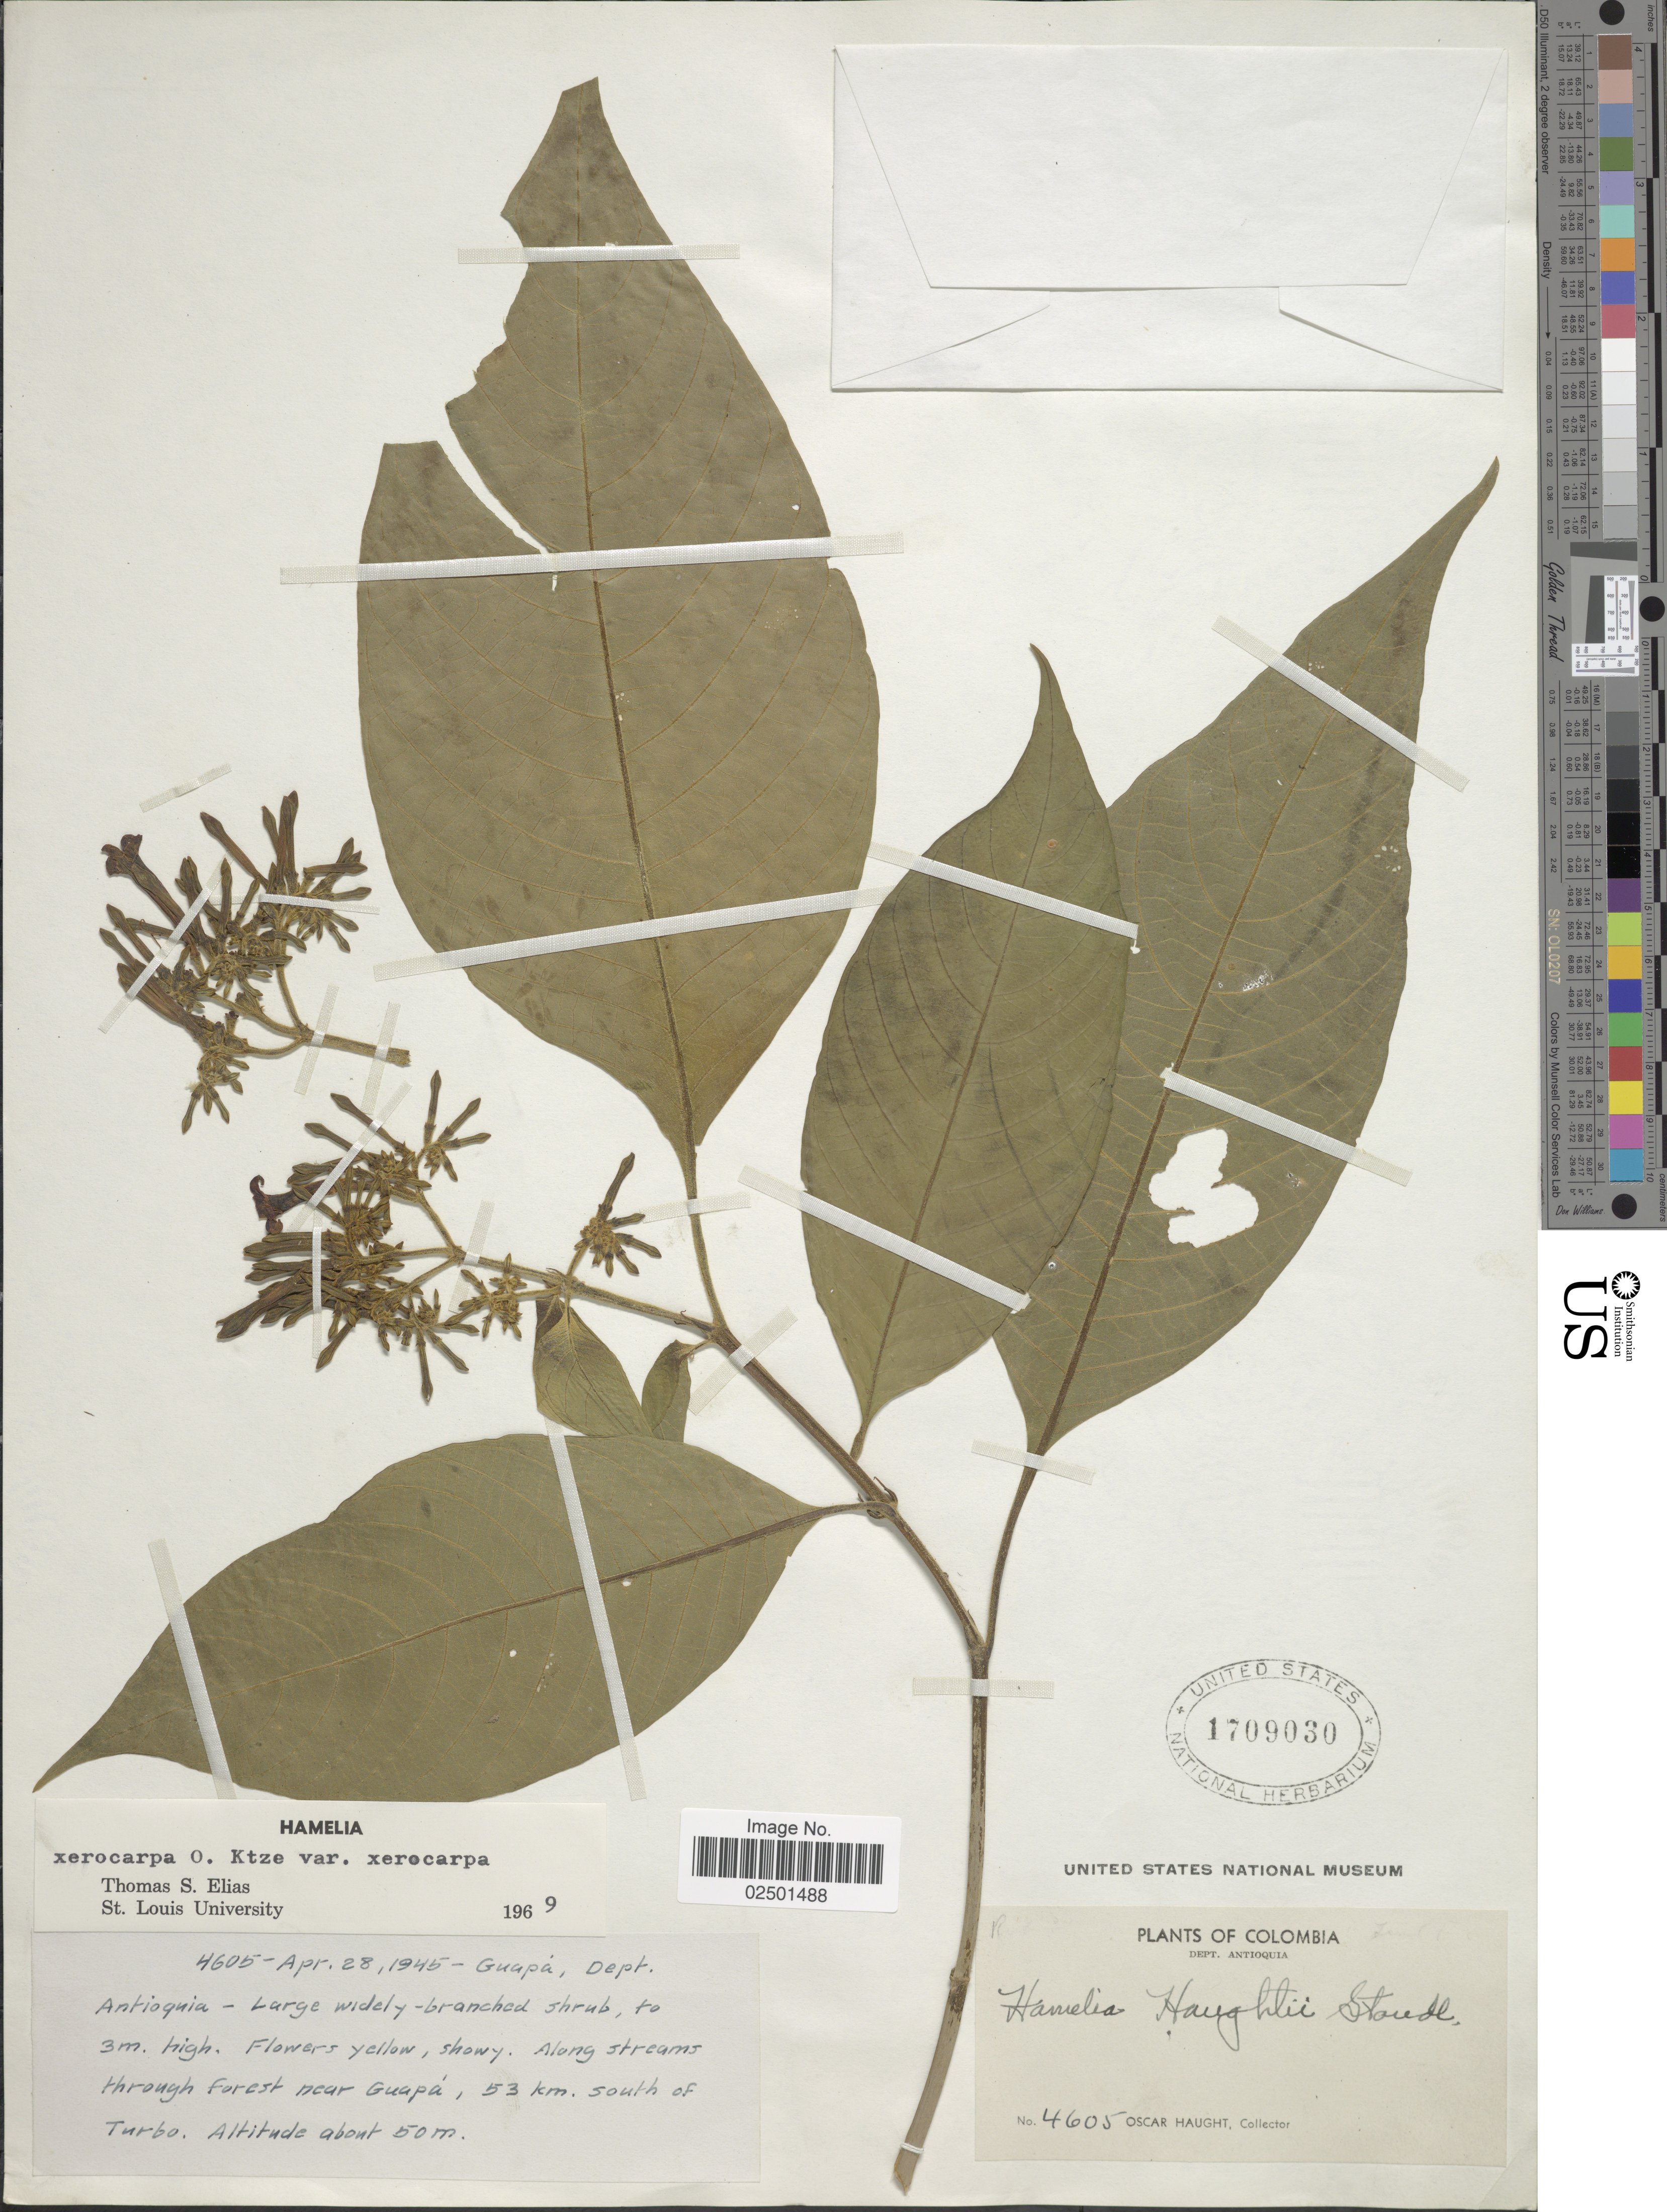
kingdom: Plantae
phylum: Tracheophyta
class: Magnoliopsida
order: Gentianales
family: Rubiaceae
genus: Hamelia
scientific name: Hamelia xerocarpa var. xerocarpa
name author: Kuntze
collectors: O. Haught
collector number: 4605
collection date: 1945-04-28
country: Colombia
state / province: Antioquia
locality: Guapa, Dept. Antioquia. Along streams through forest near Guapa, 53 km. south of Turbo.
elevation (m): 50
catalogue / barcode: US 1709030